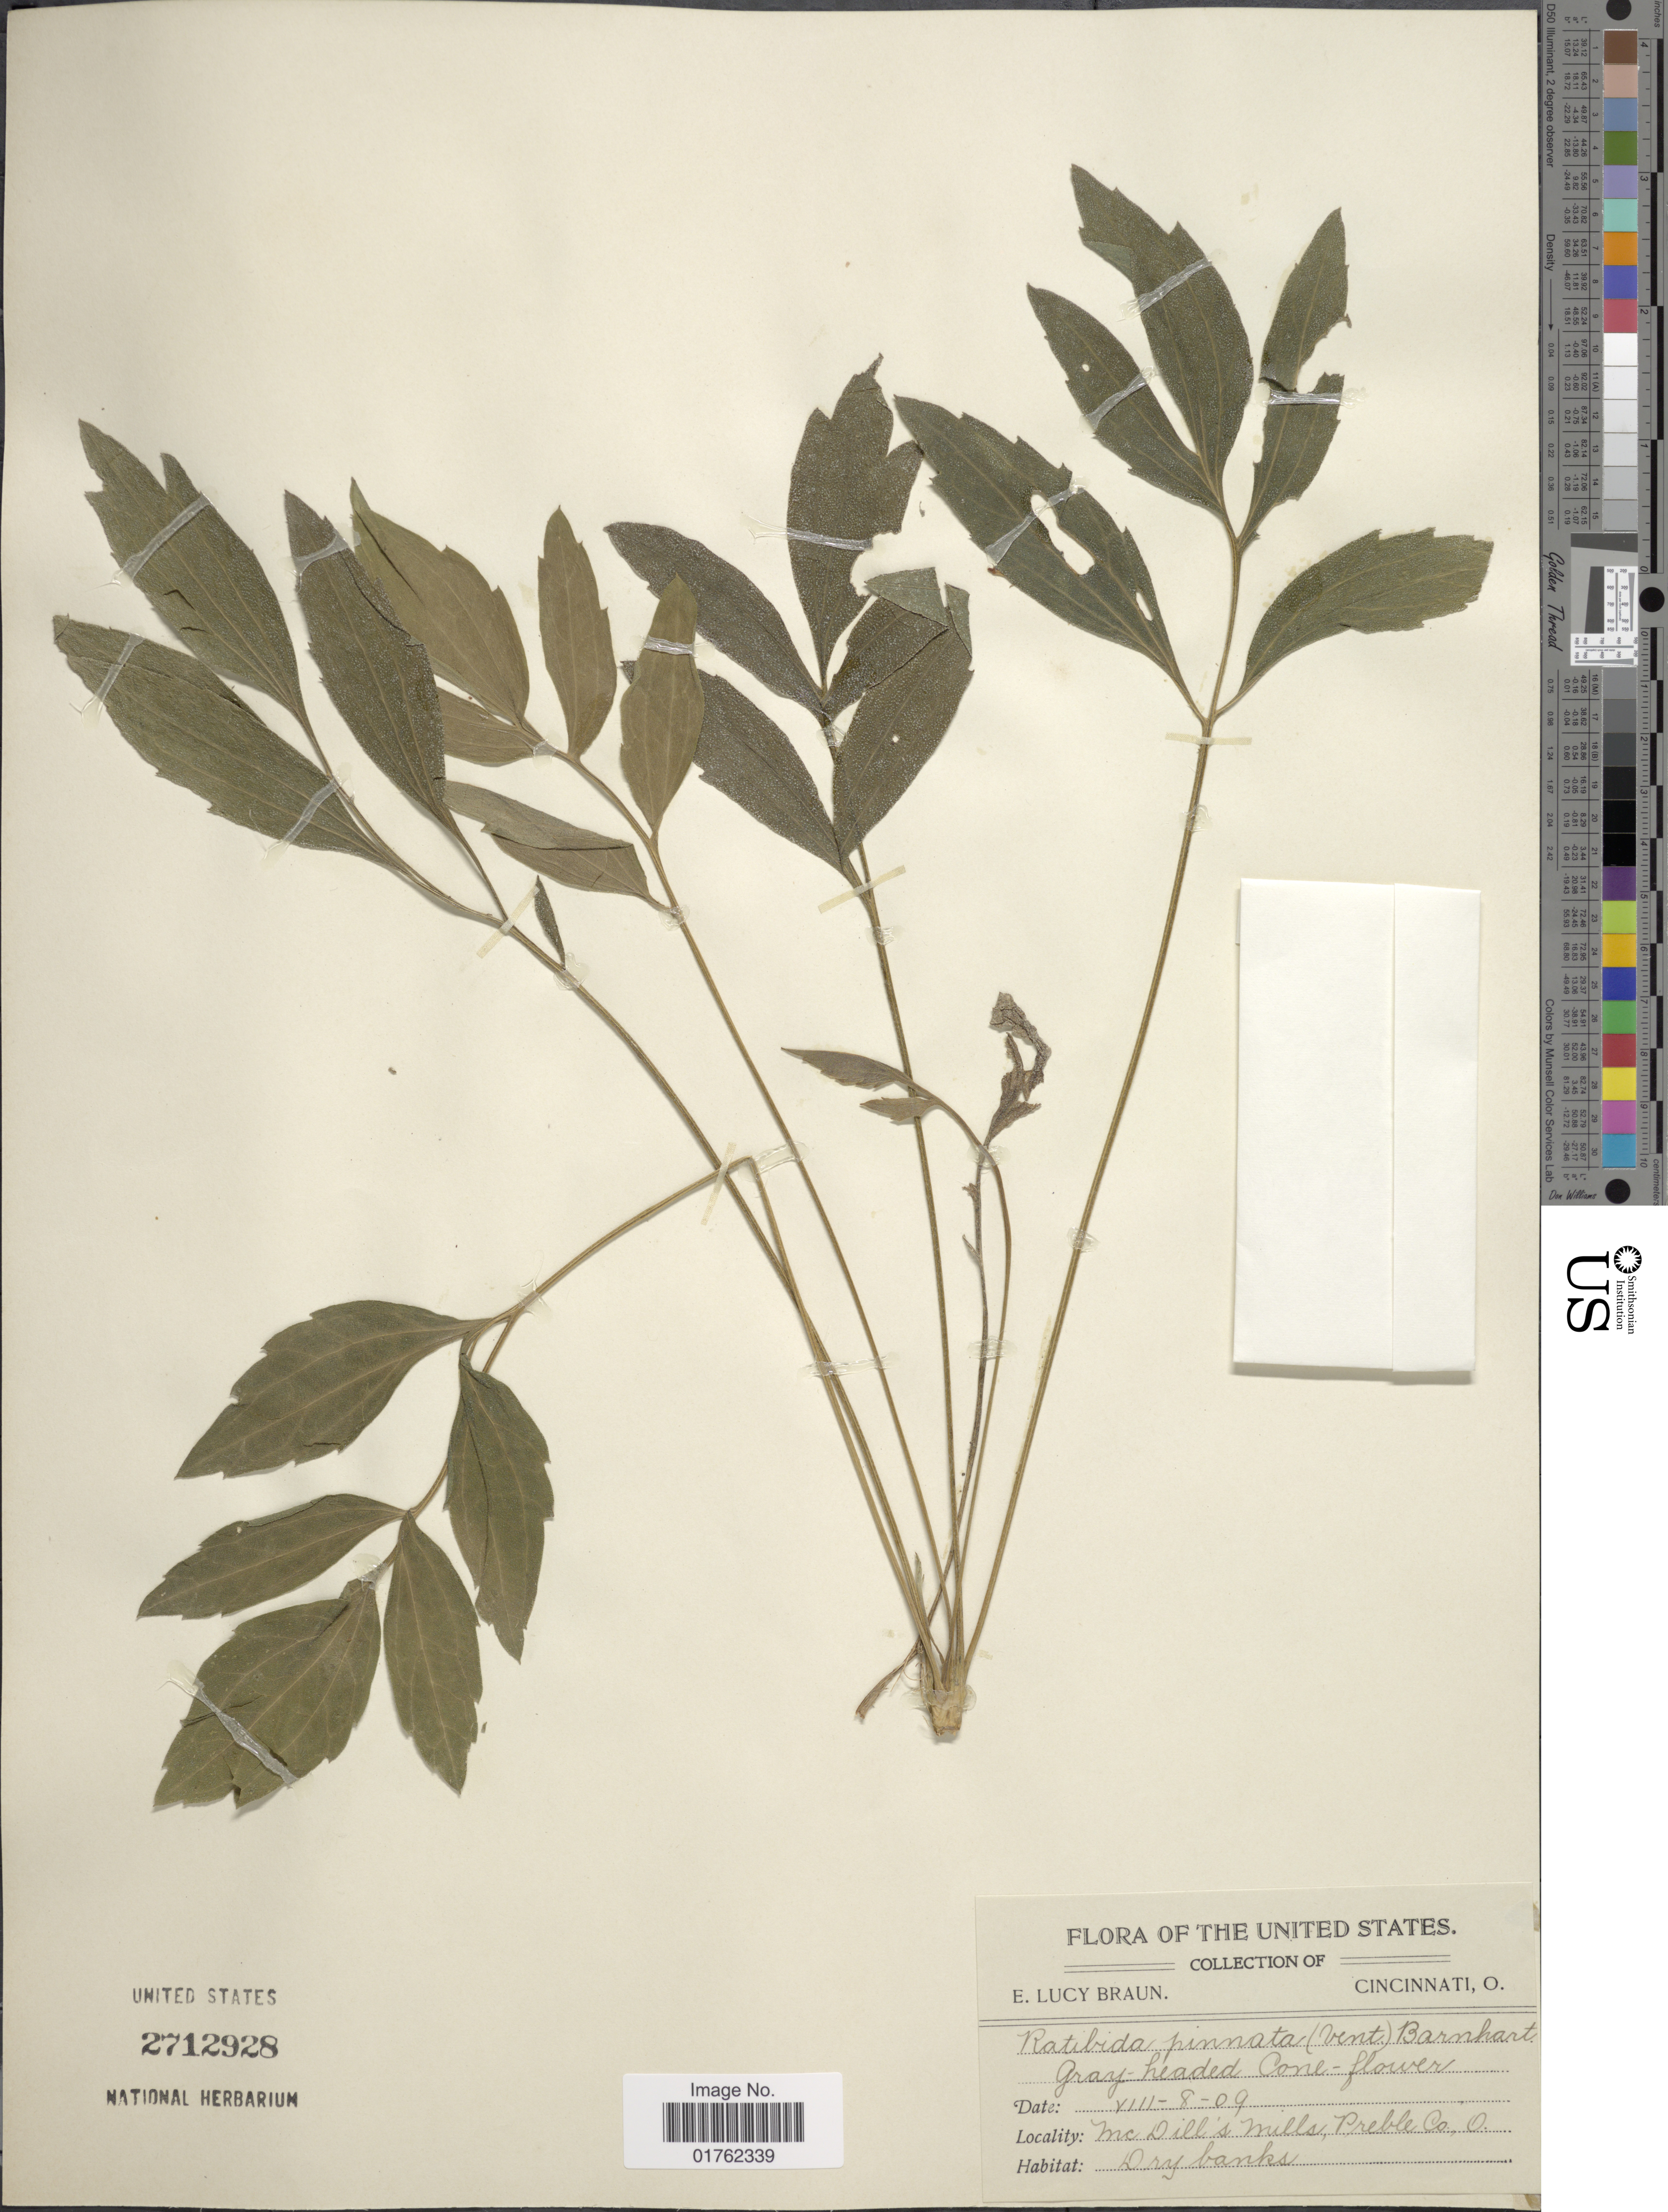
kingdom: Plantae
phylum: Tracheophyta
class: Magnoliopsida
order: Asterales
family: Asteraceae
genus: Ratibida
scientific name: Ratibida pinnata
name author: (Vent.) Barnhart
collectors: E. L. Braun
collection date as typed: Transcribed d/m/y: 8/8/9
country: United States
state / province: Ohio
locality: McDill's Mills, Prebbe, O.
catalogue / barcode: US 2712928